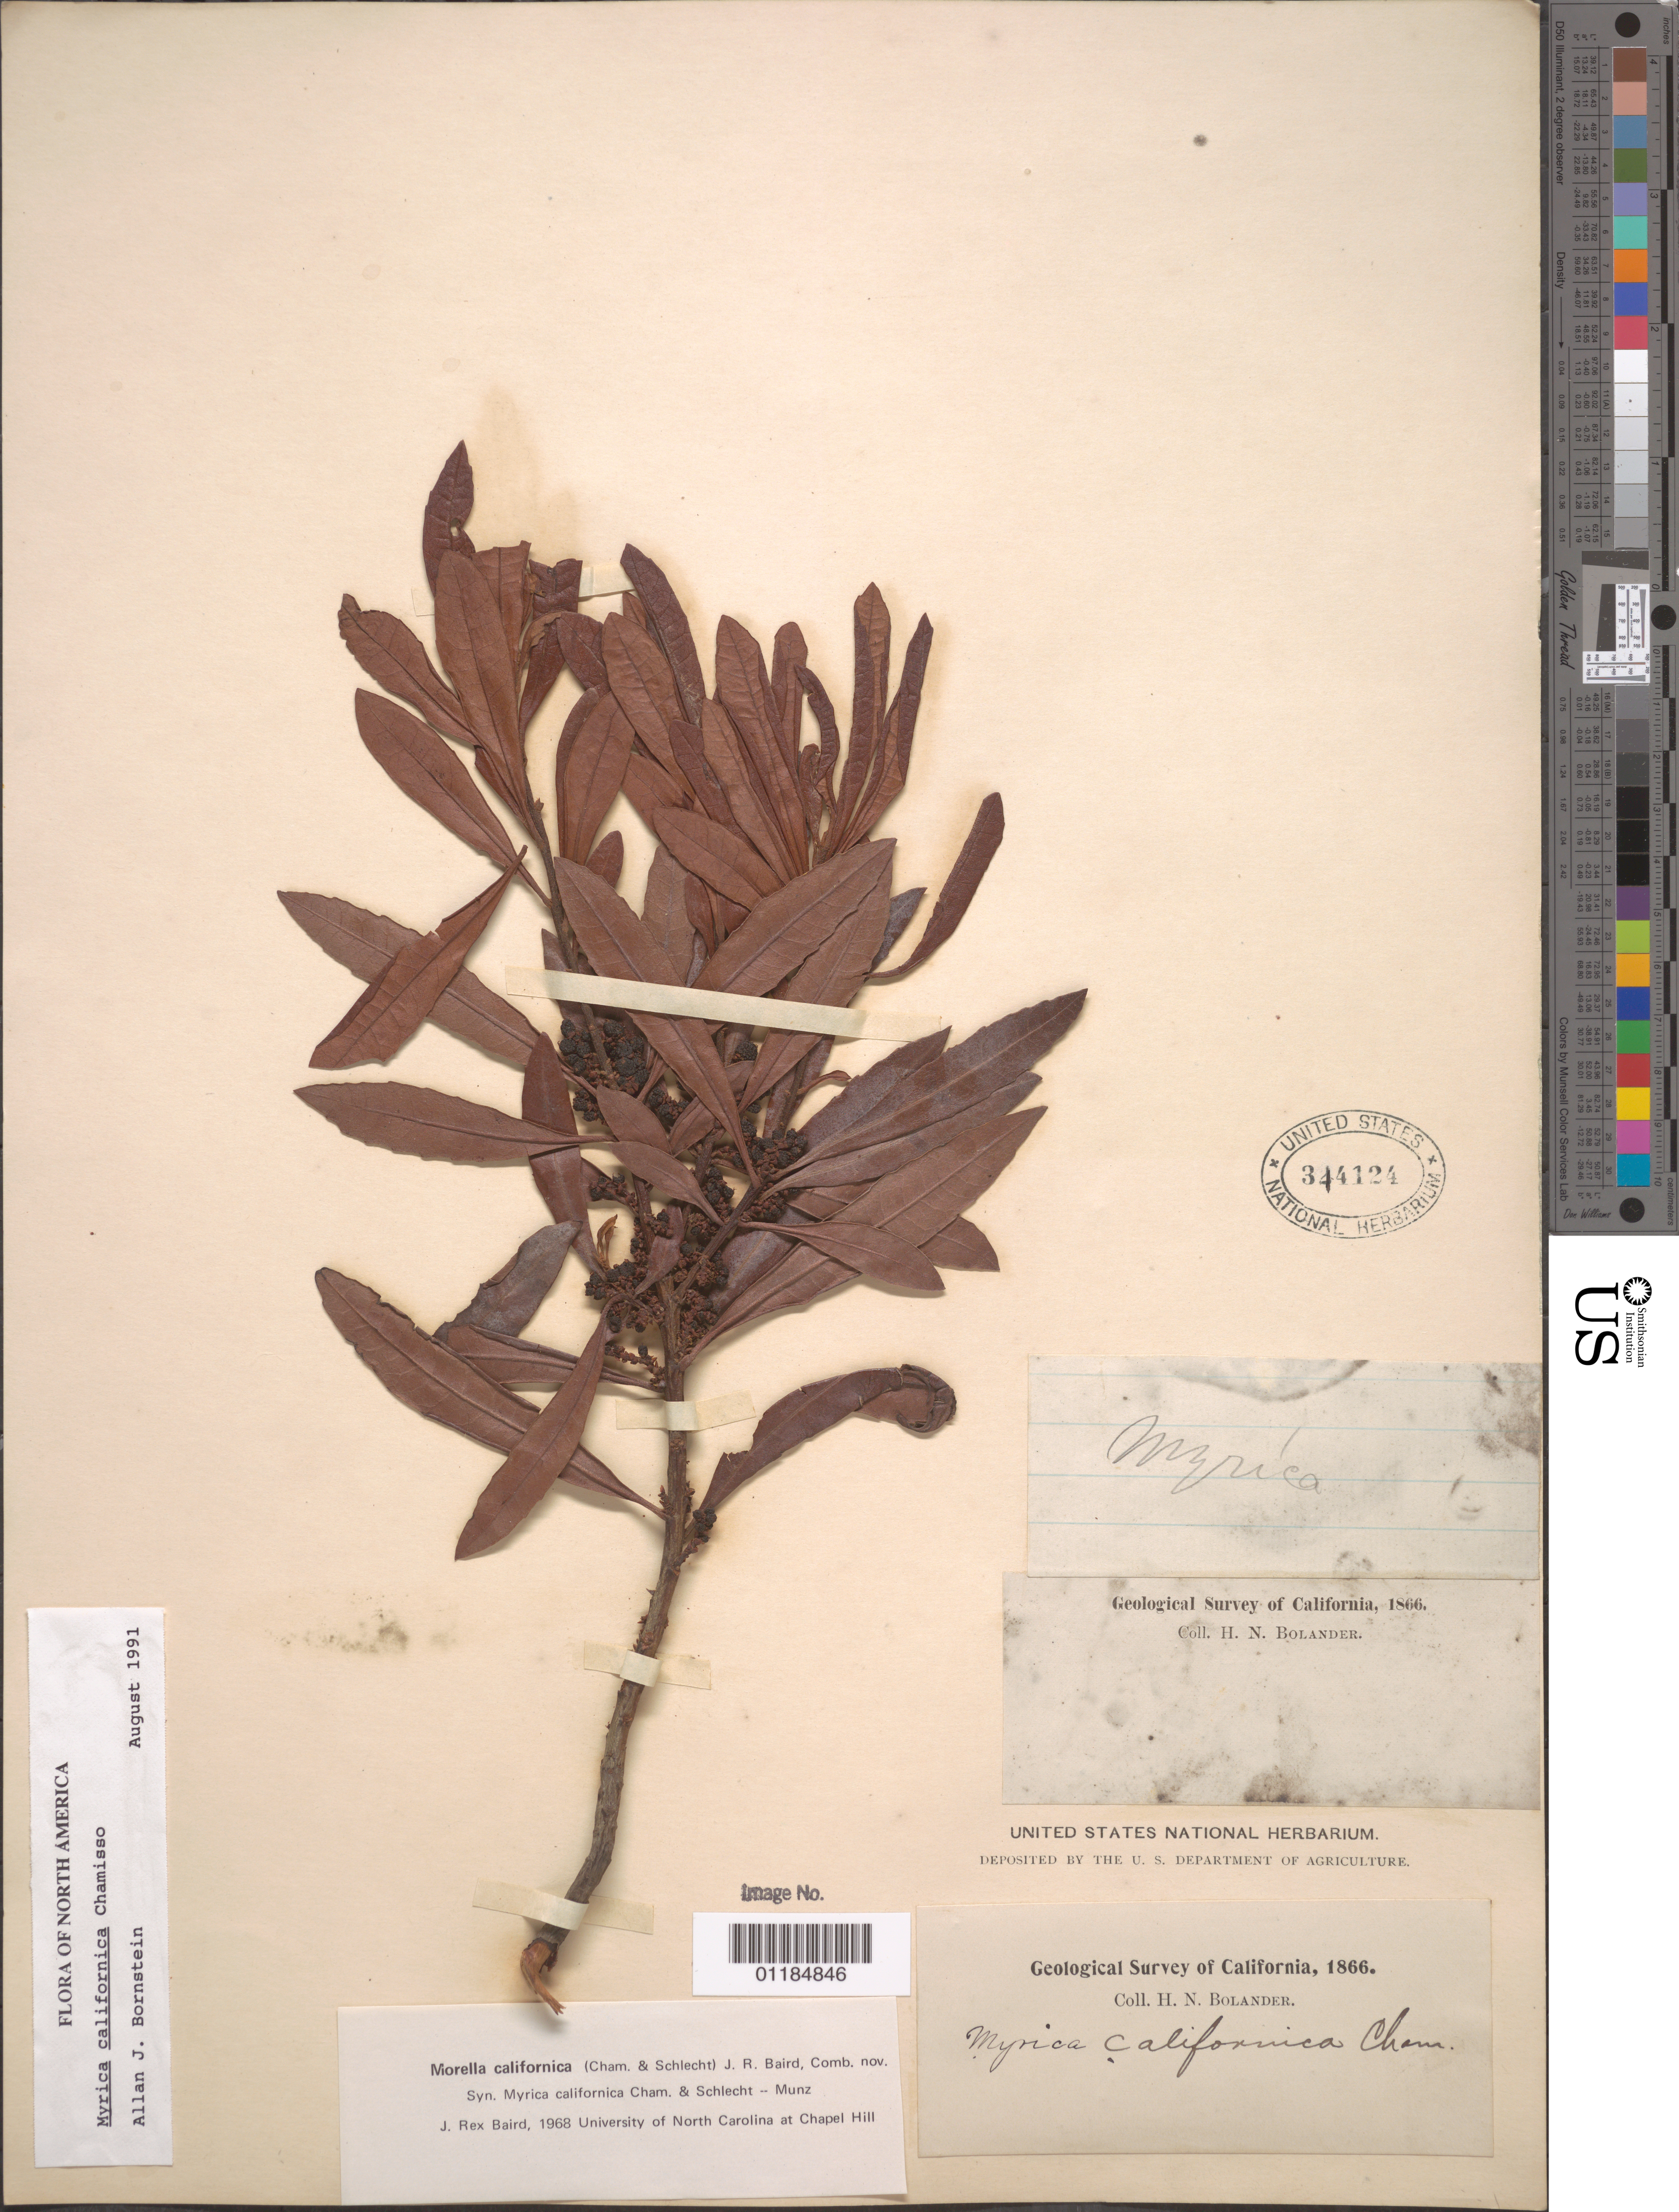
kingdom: Plantae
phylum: Tracheophyta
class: Magnoliopsida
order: Fagales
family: Myricaceae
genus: Morella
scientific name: Morella californica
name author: (Cham.) Wilbur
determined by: Strong, Mark T., (BOT), Smithsonian Institution - National Museum of Natural History (UNITED STATES)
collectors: H. Bolander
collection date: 1866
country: United States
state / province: California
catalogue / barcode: US 314124